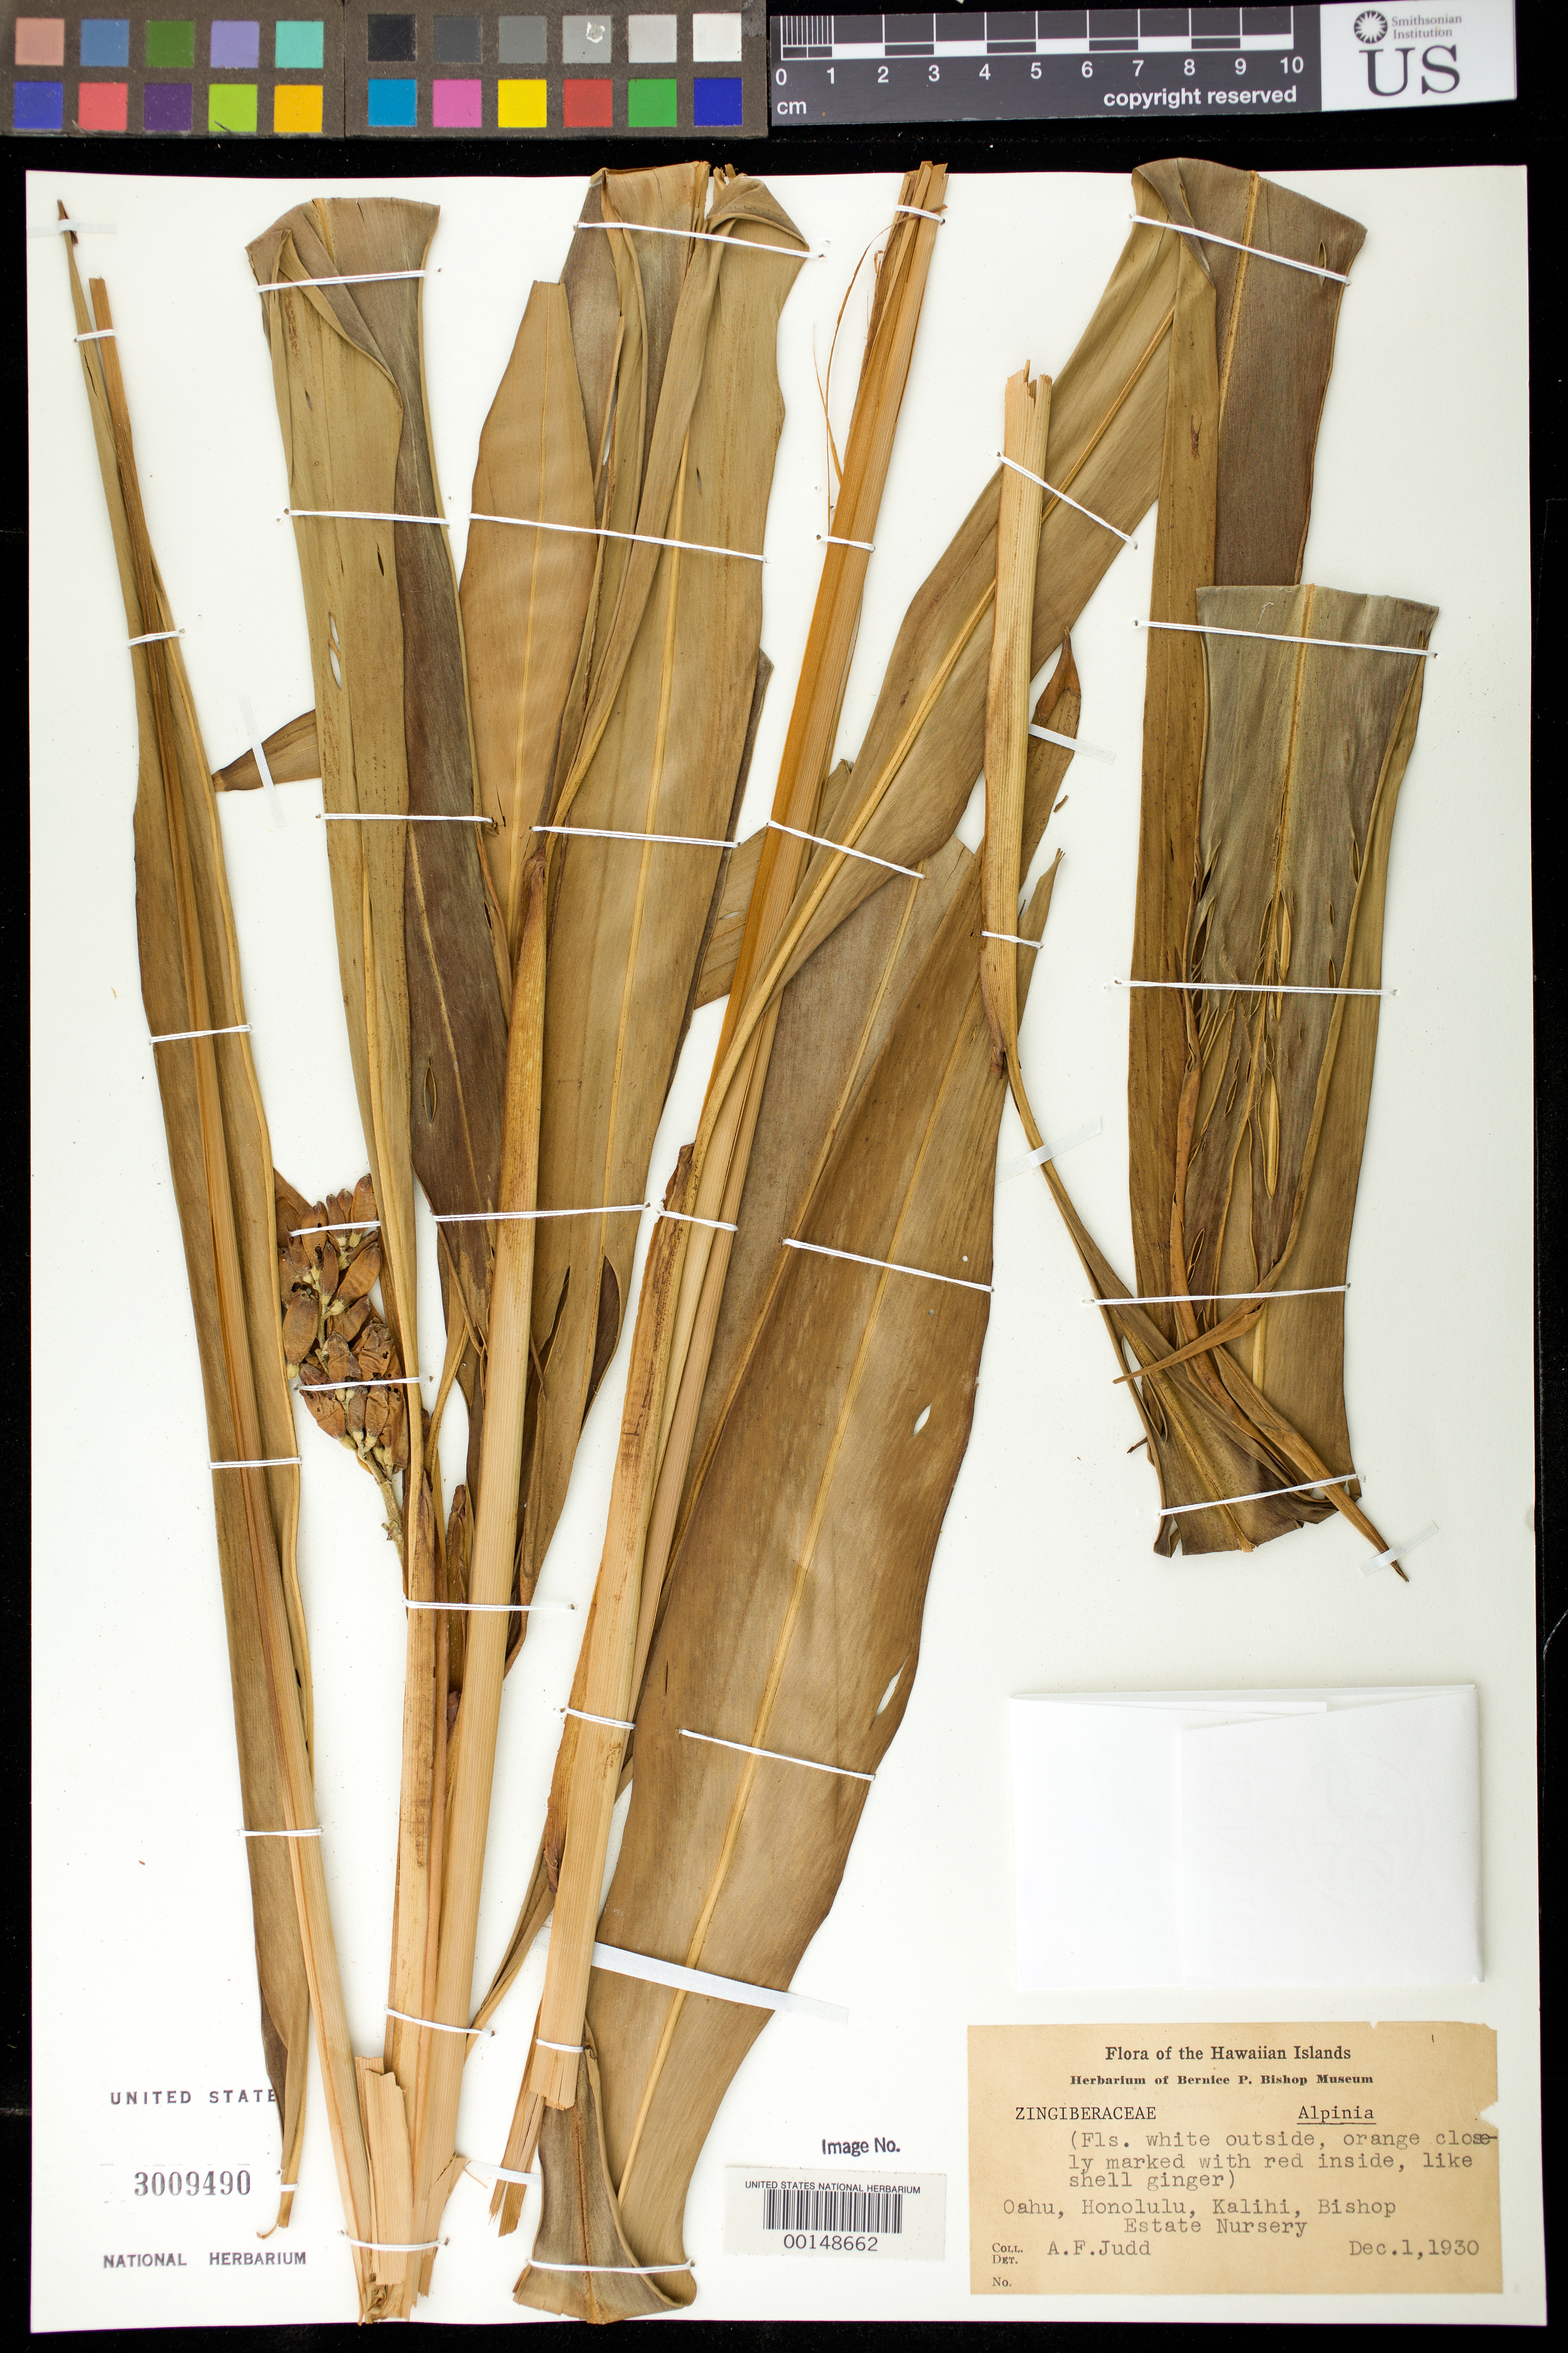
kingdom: Plantae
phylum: Tracheophyta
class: Liliopsida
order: Zingiberales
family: Zingiberaceae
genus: Alpinia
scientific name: Alpinia sp.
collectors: A. Judd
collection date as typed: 01 Dec 1930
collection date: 1930-12-01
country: United States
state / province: Hawaii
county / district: Honolulu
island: Oahu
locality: Honolulu, kalihi, bishop estate nursery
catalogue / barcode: US 3009490